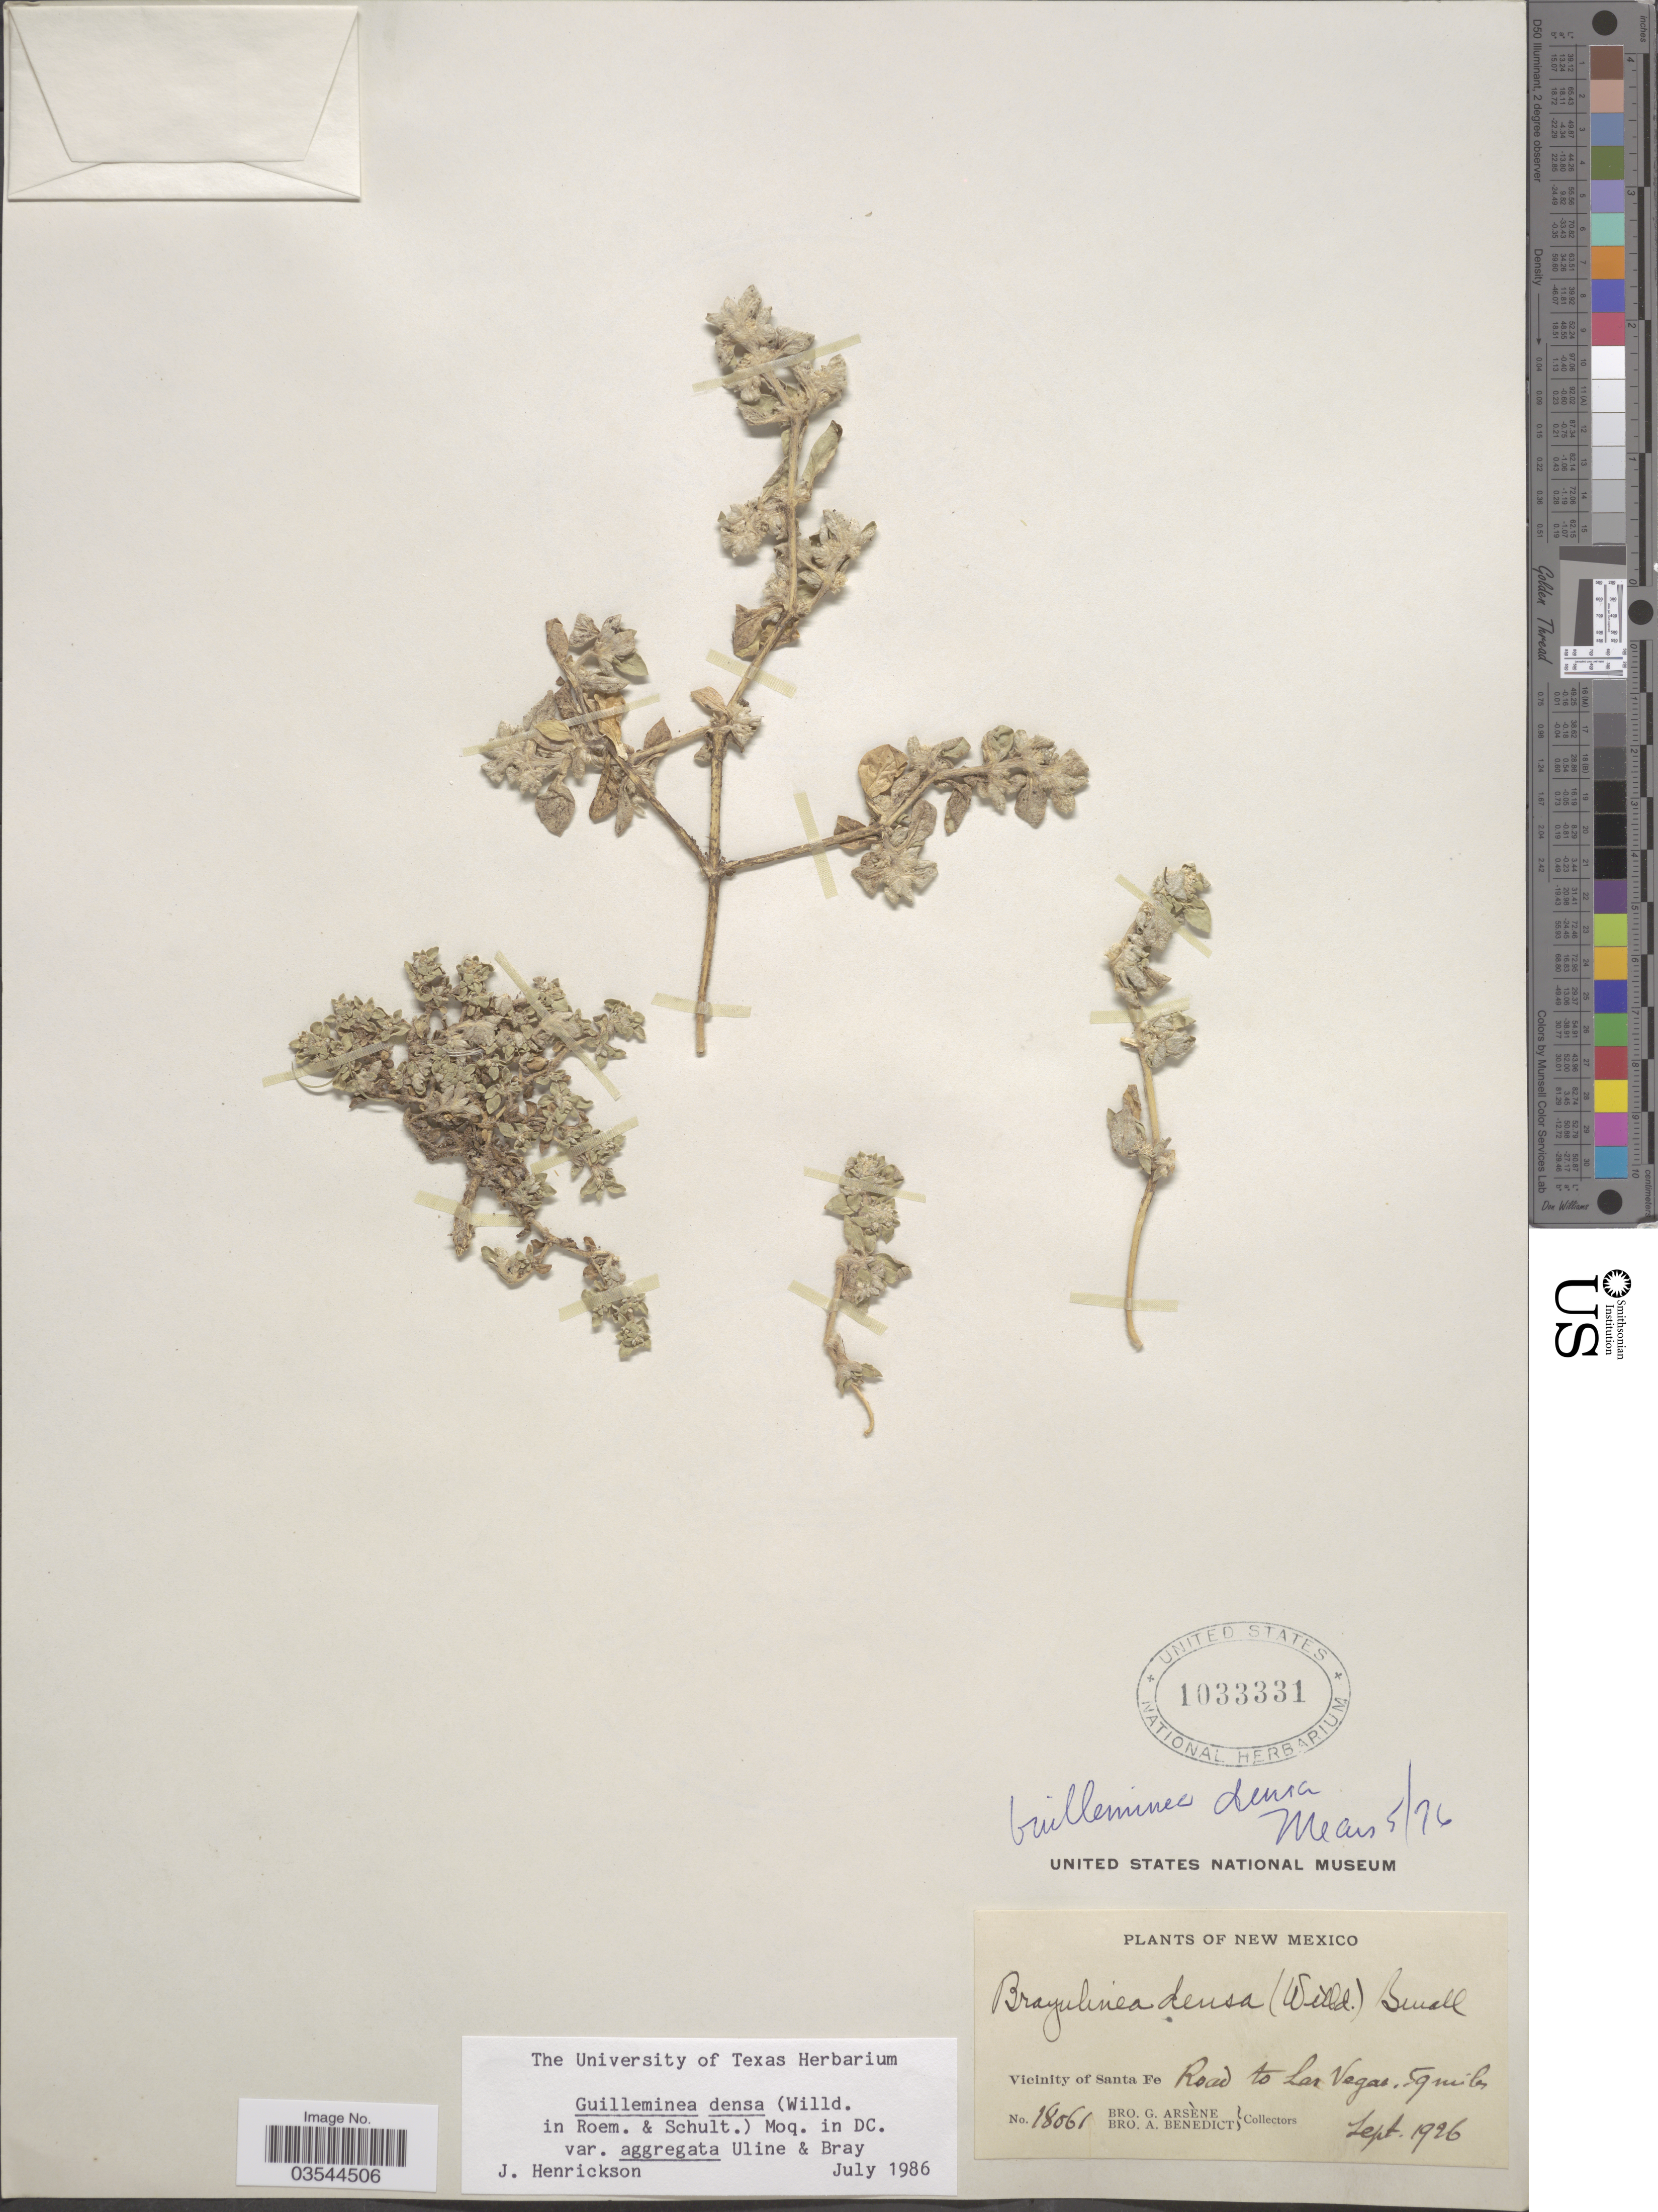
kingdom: Plantae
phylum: Tracheophyta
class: Magnoliopsida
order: Caryophyllales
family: Amaranthaceae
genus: Guilleminea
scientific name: Guilleminea densa var. aggregata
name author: Uline & W.L. Bray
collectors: Bro. G. Arsène & Bro. A. Benedict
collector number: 18061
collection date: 1926-09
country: United States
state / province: New Mexico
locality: Vicinity of Santa Fe. Road to Las Vegas- 50 miles.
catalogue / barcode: US 1033331